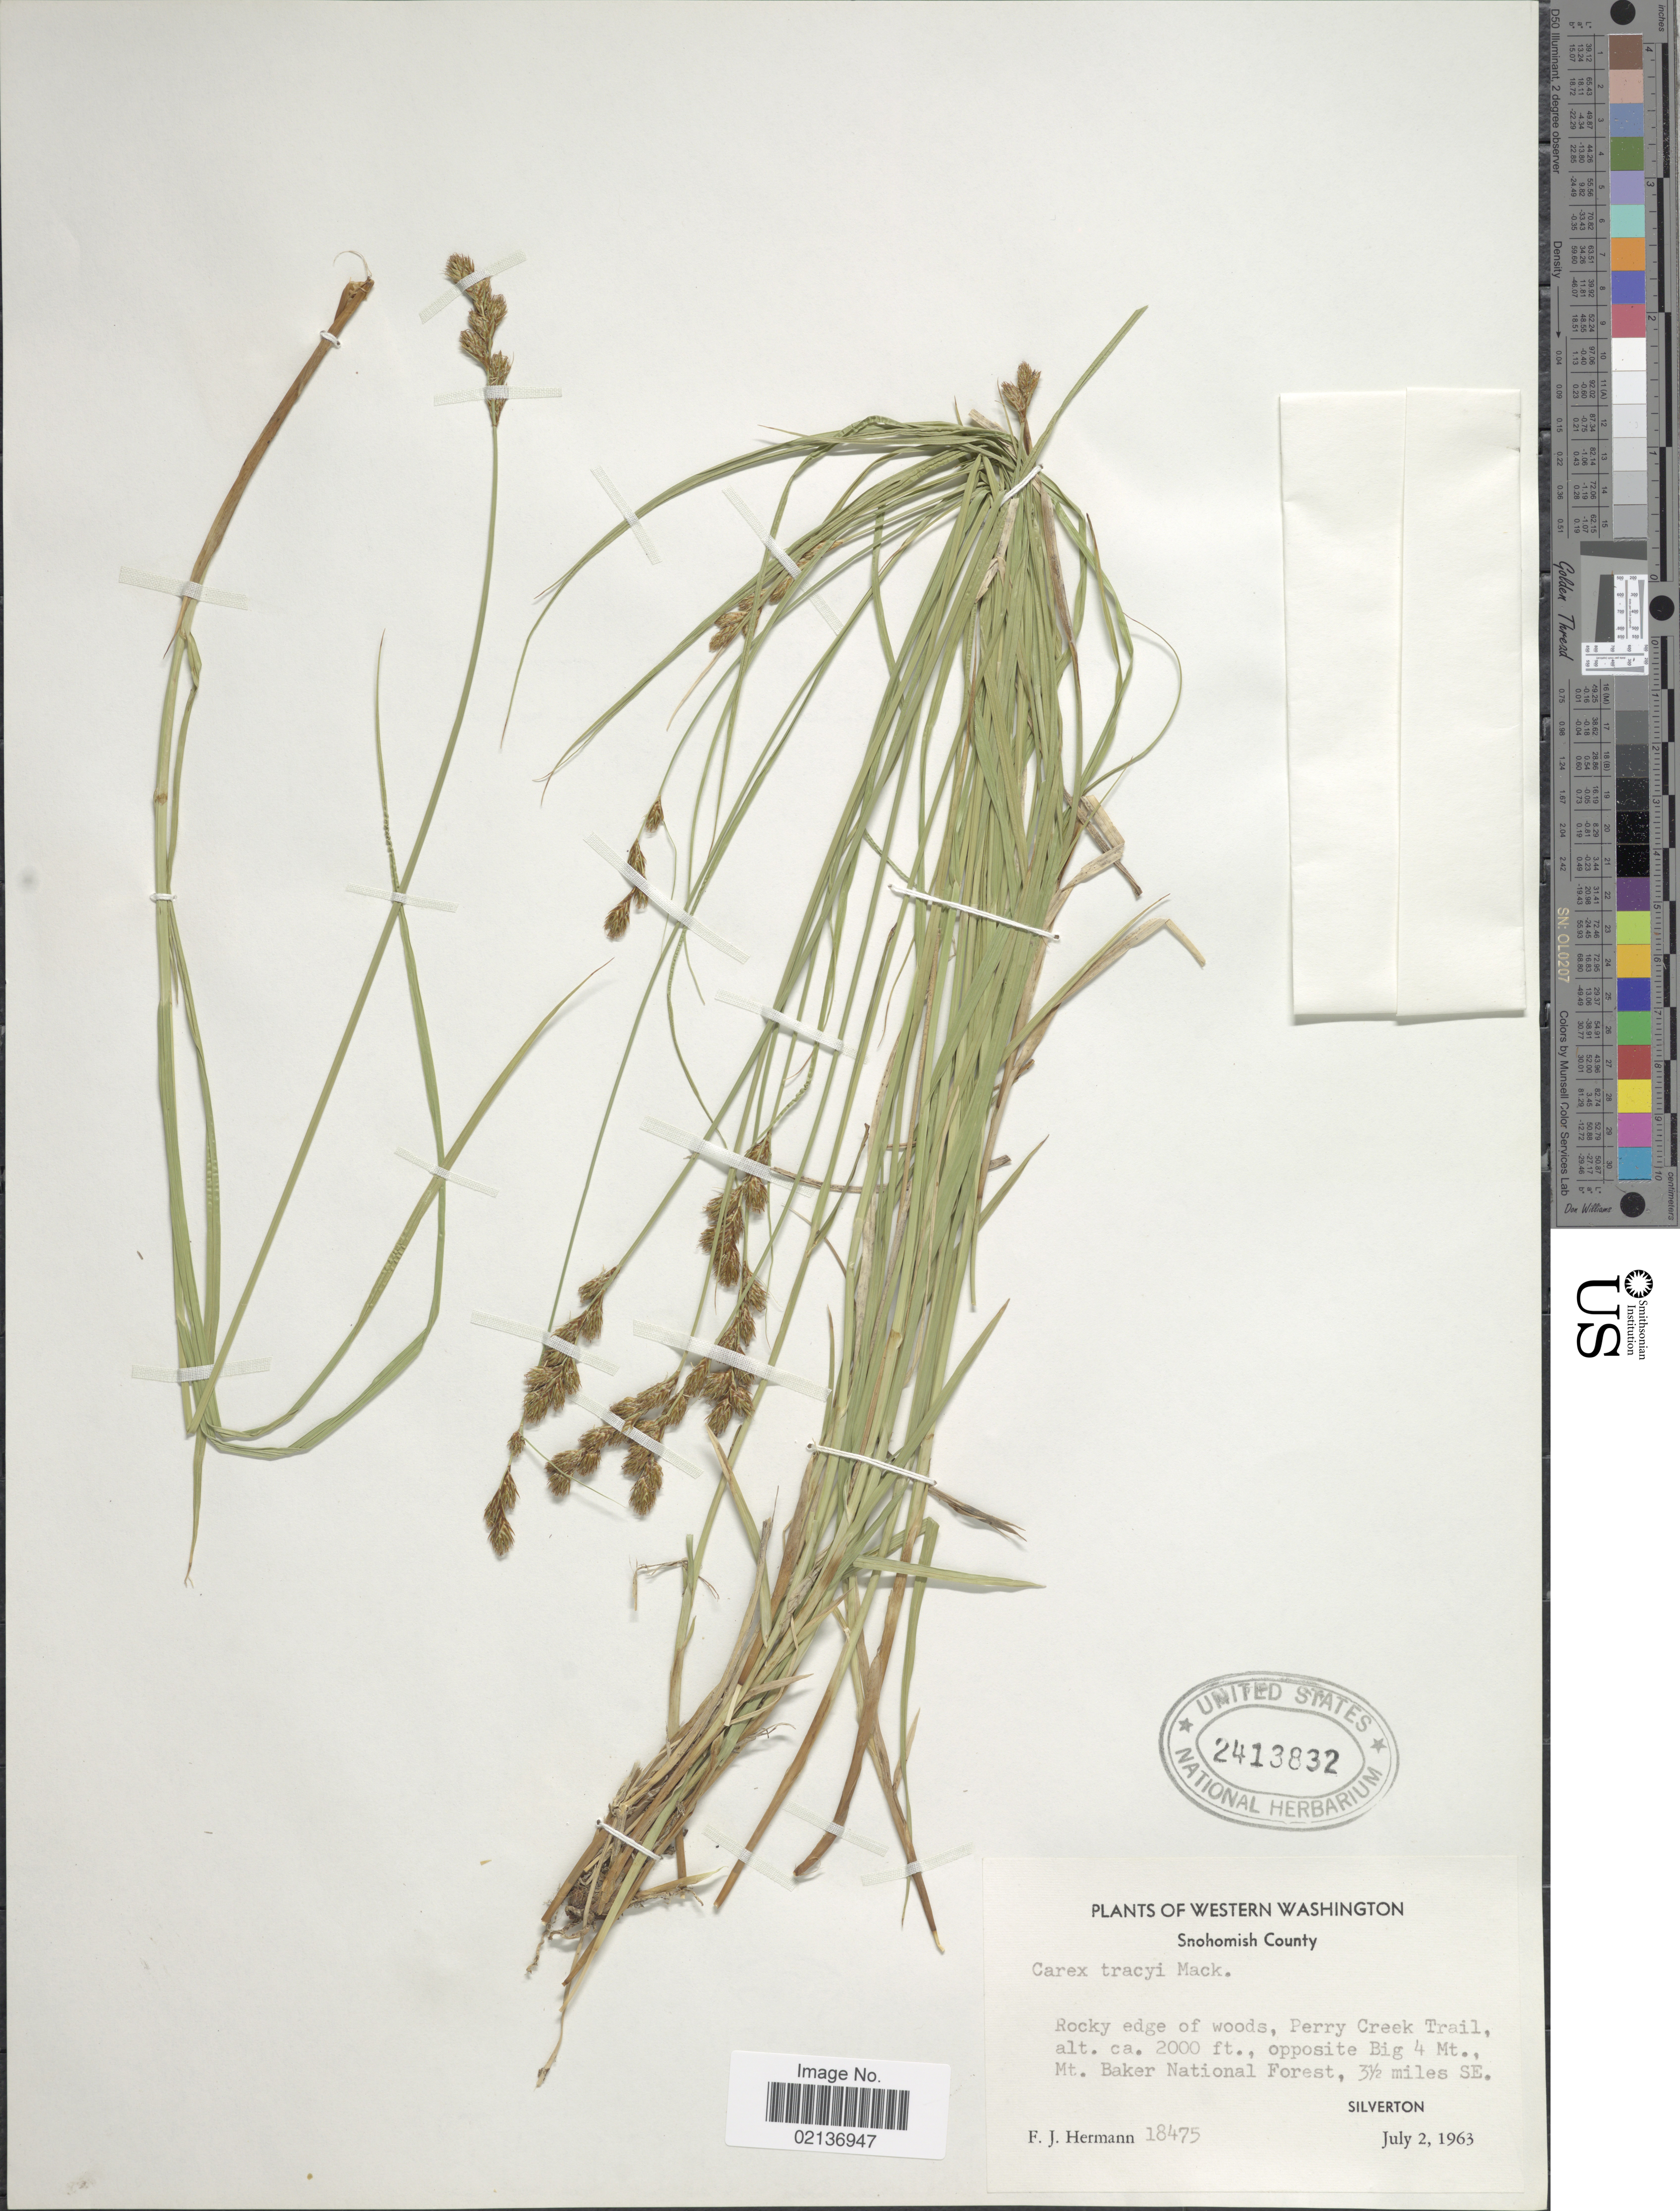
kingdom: Plantae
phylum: Tracheophyta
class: Liliopsida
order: Poales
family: Cyperaceae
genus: Carex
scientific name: Carex tracyi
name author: Mack.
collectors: F. J. Hermann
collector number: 18475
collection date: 1963-07-02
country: United States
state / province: Washington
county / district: Snohomish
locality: Western Washington, Snohomish County, Perry Creek Trail, opposite Big 4 Mt., Mt. Baker National Forest, 3½ miles SE, Silverton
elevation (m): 610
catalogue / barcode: US 2413832